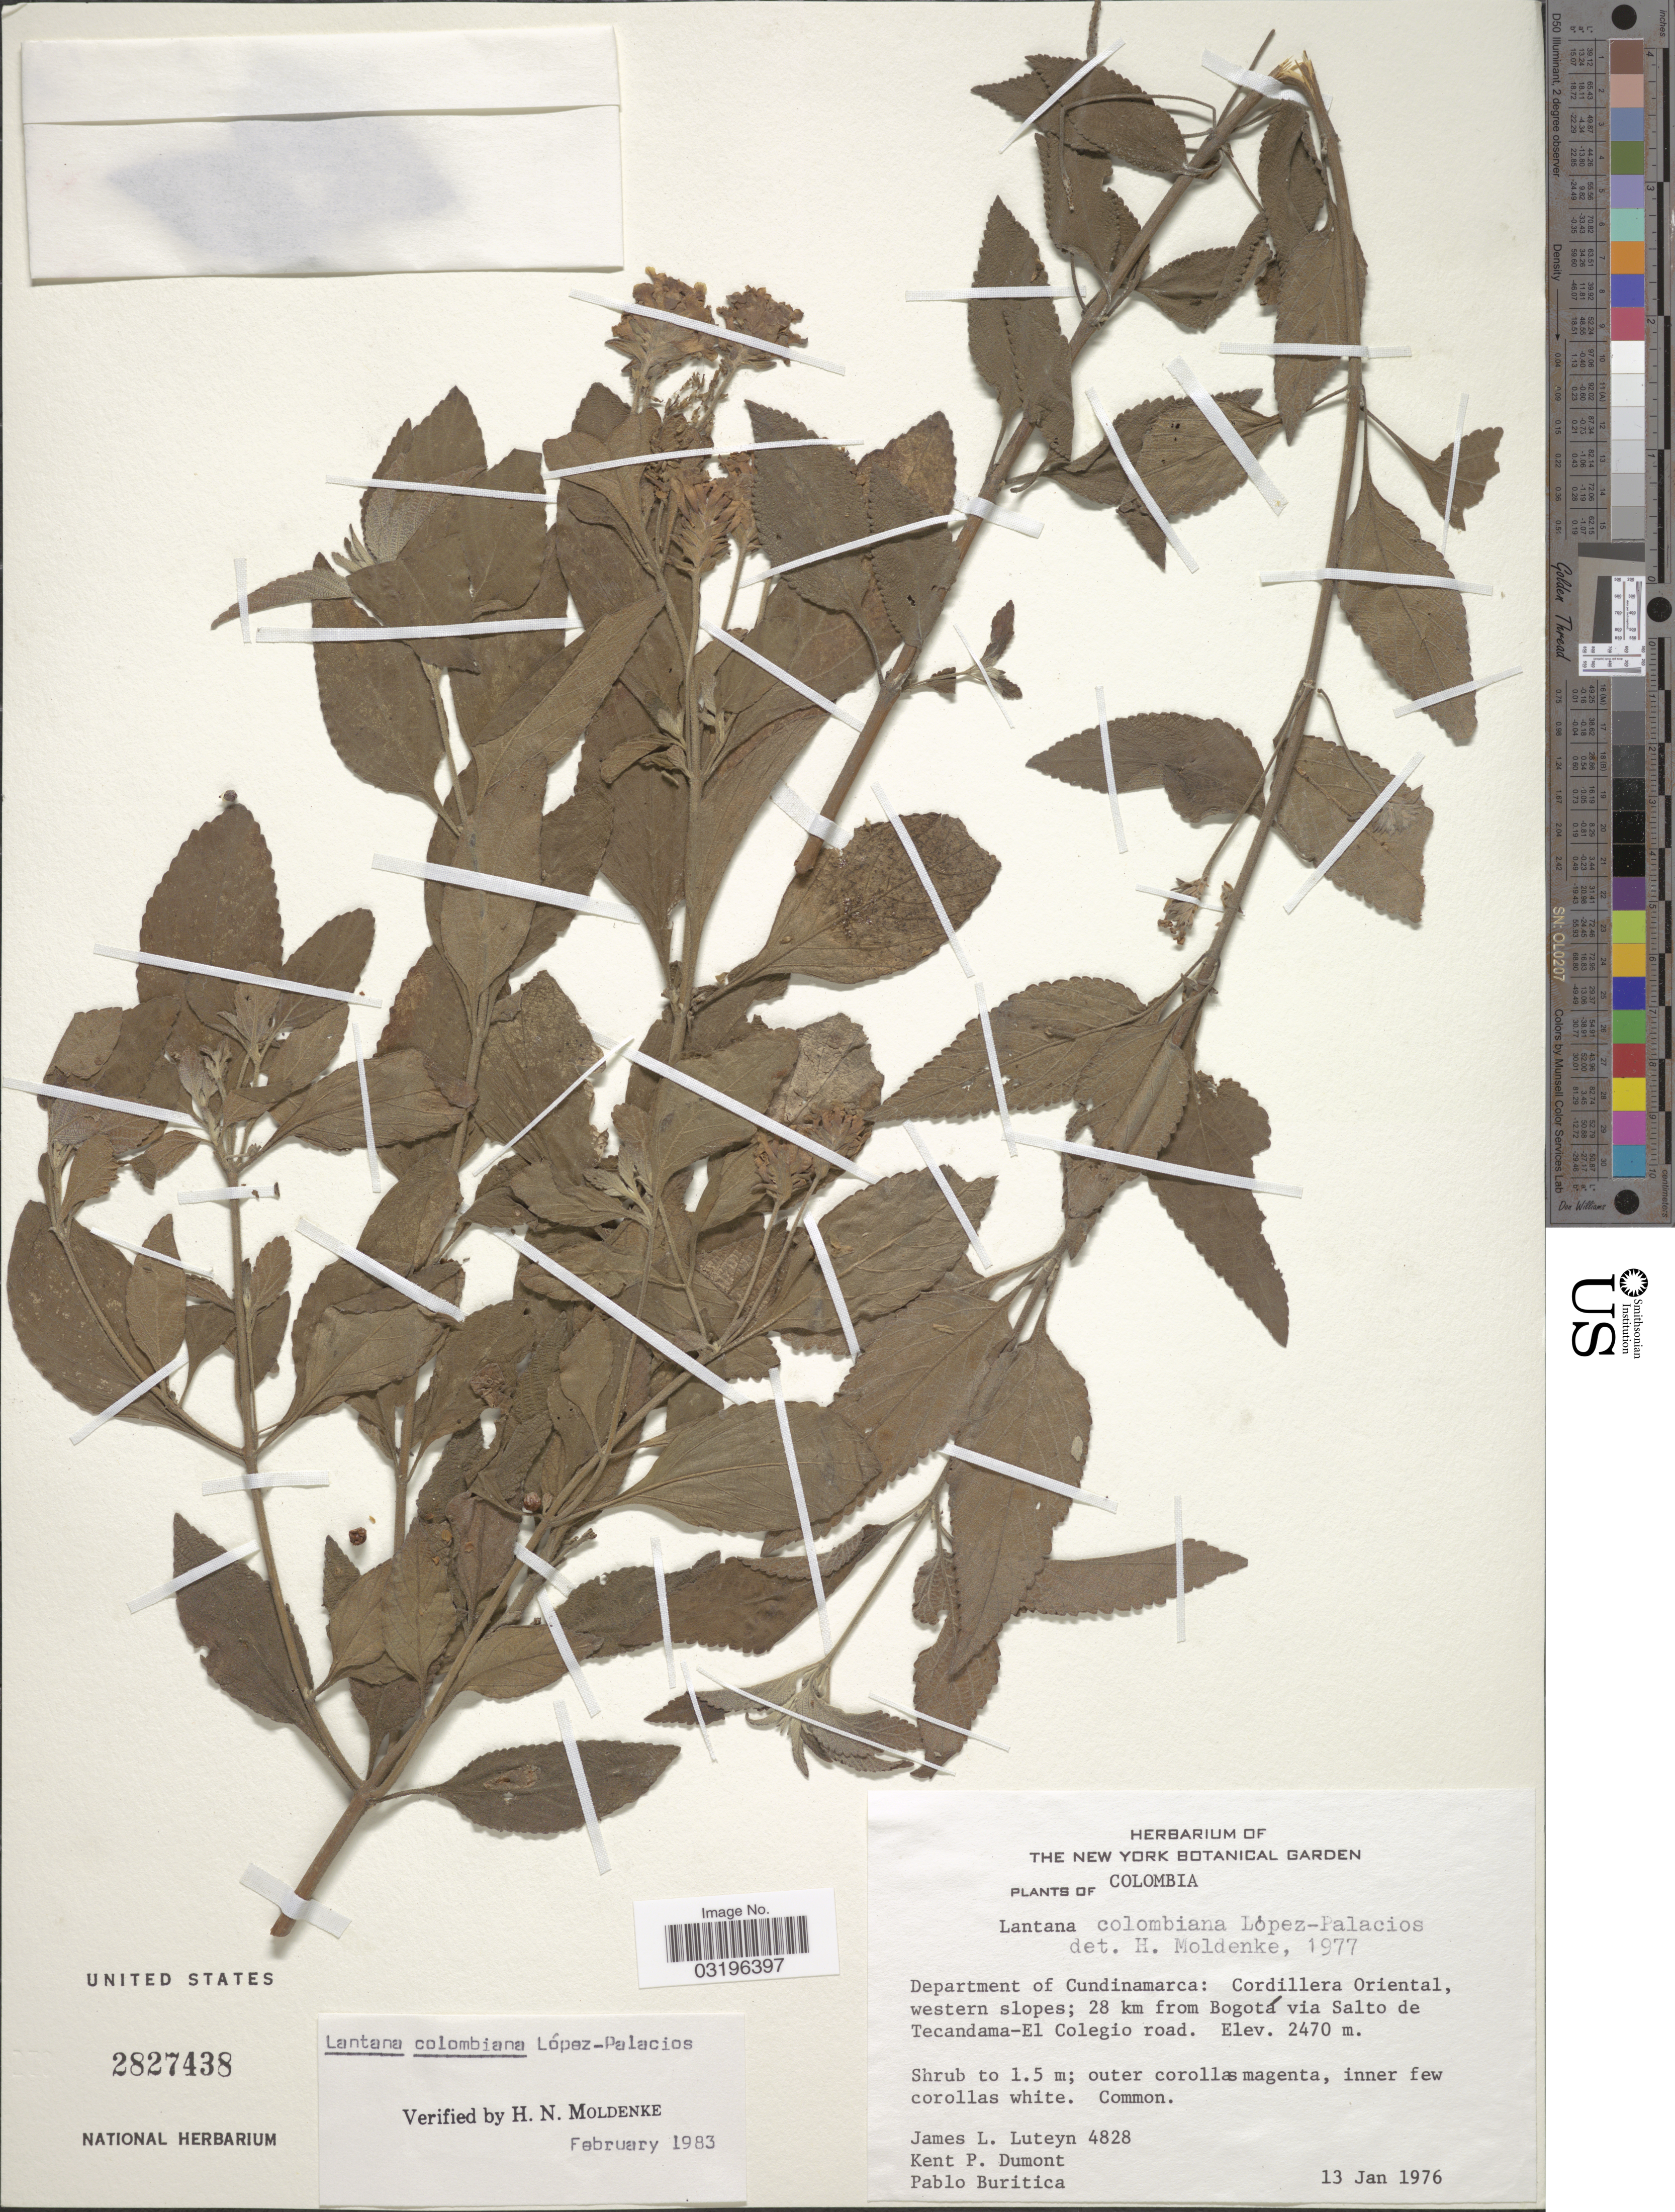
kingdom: Plantae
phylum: Tracheophyta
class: Magnoliopsida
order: Lamiales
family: Verbenaceae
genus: Lantana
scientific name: Lantana colombiana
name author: López-Pal.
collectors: J. L. Luteyn, K. P. Dumont & P. Buritica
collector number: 4828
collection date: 1976-01-13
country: Colombia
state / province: Cundinamarca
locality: Department of Cundinamarca: Cordillera Oriental, western slopes; 28 km from Bogotá via Salto de Tecandama-El Colegio road.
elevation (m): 2470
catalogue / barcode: US 2827438